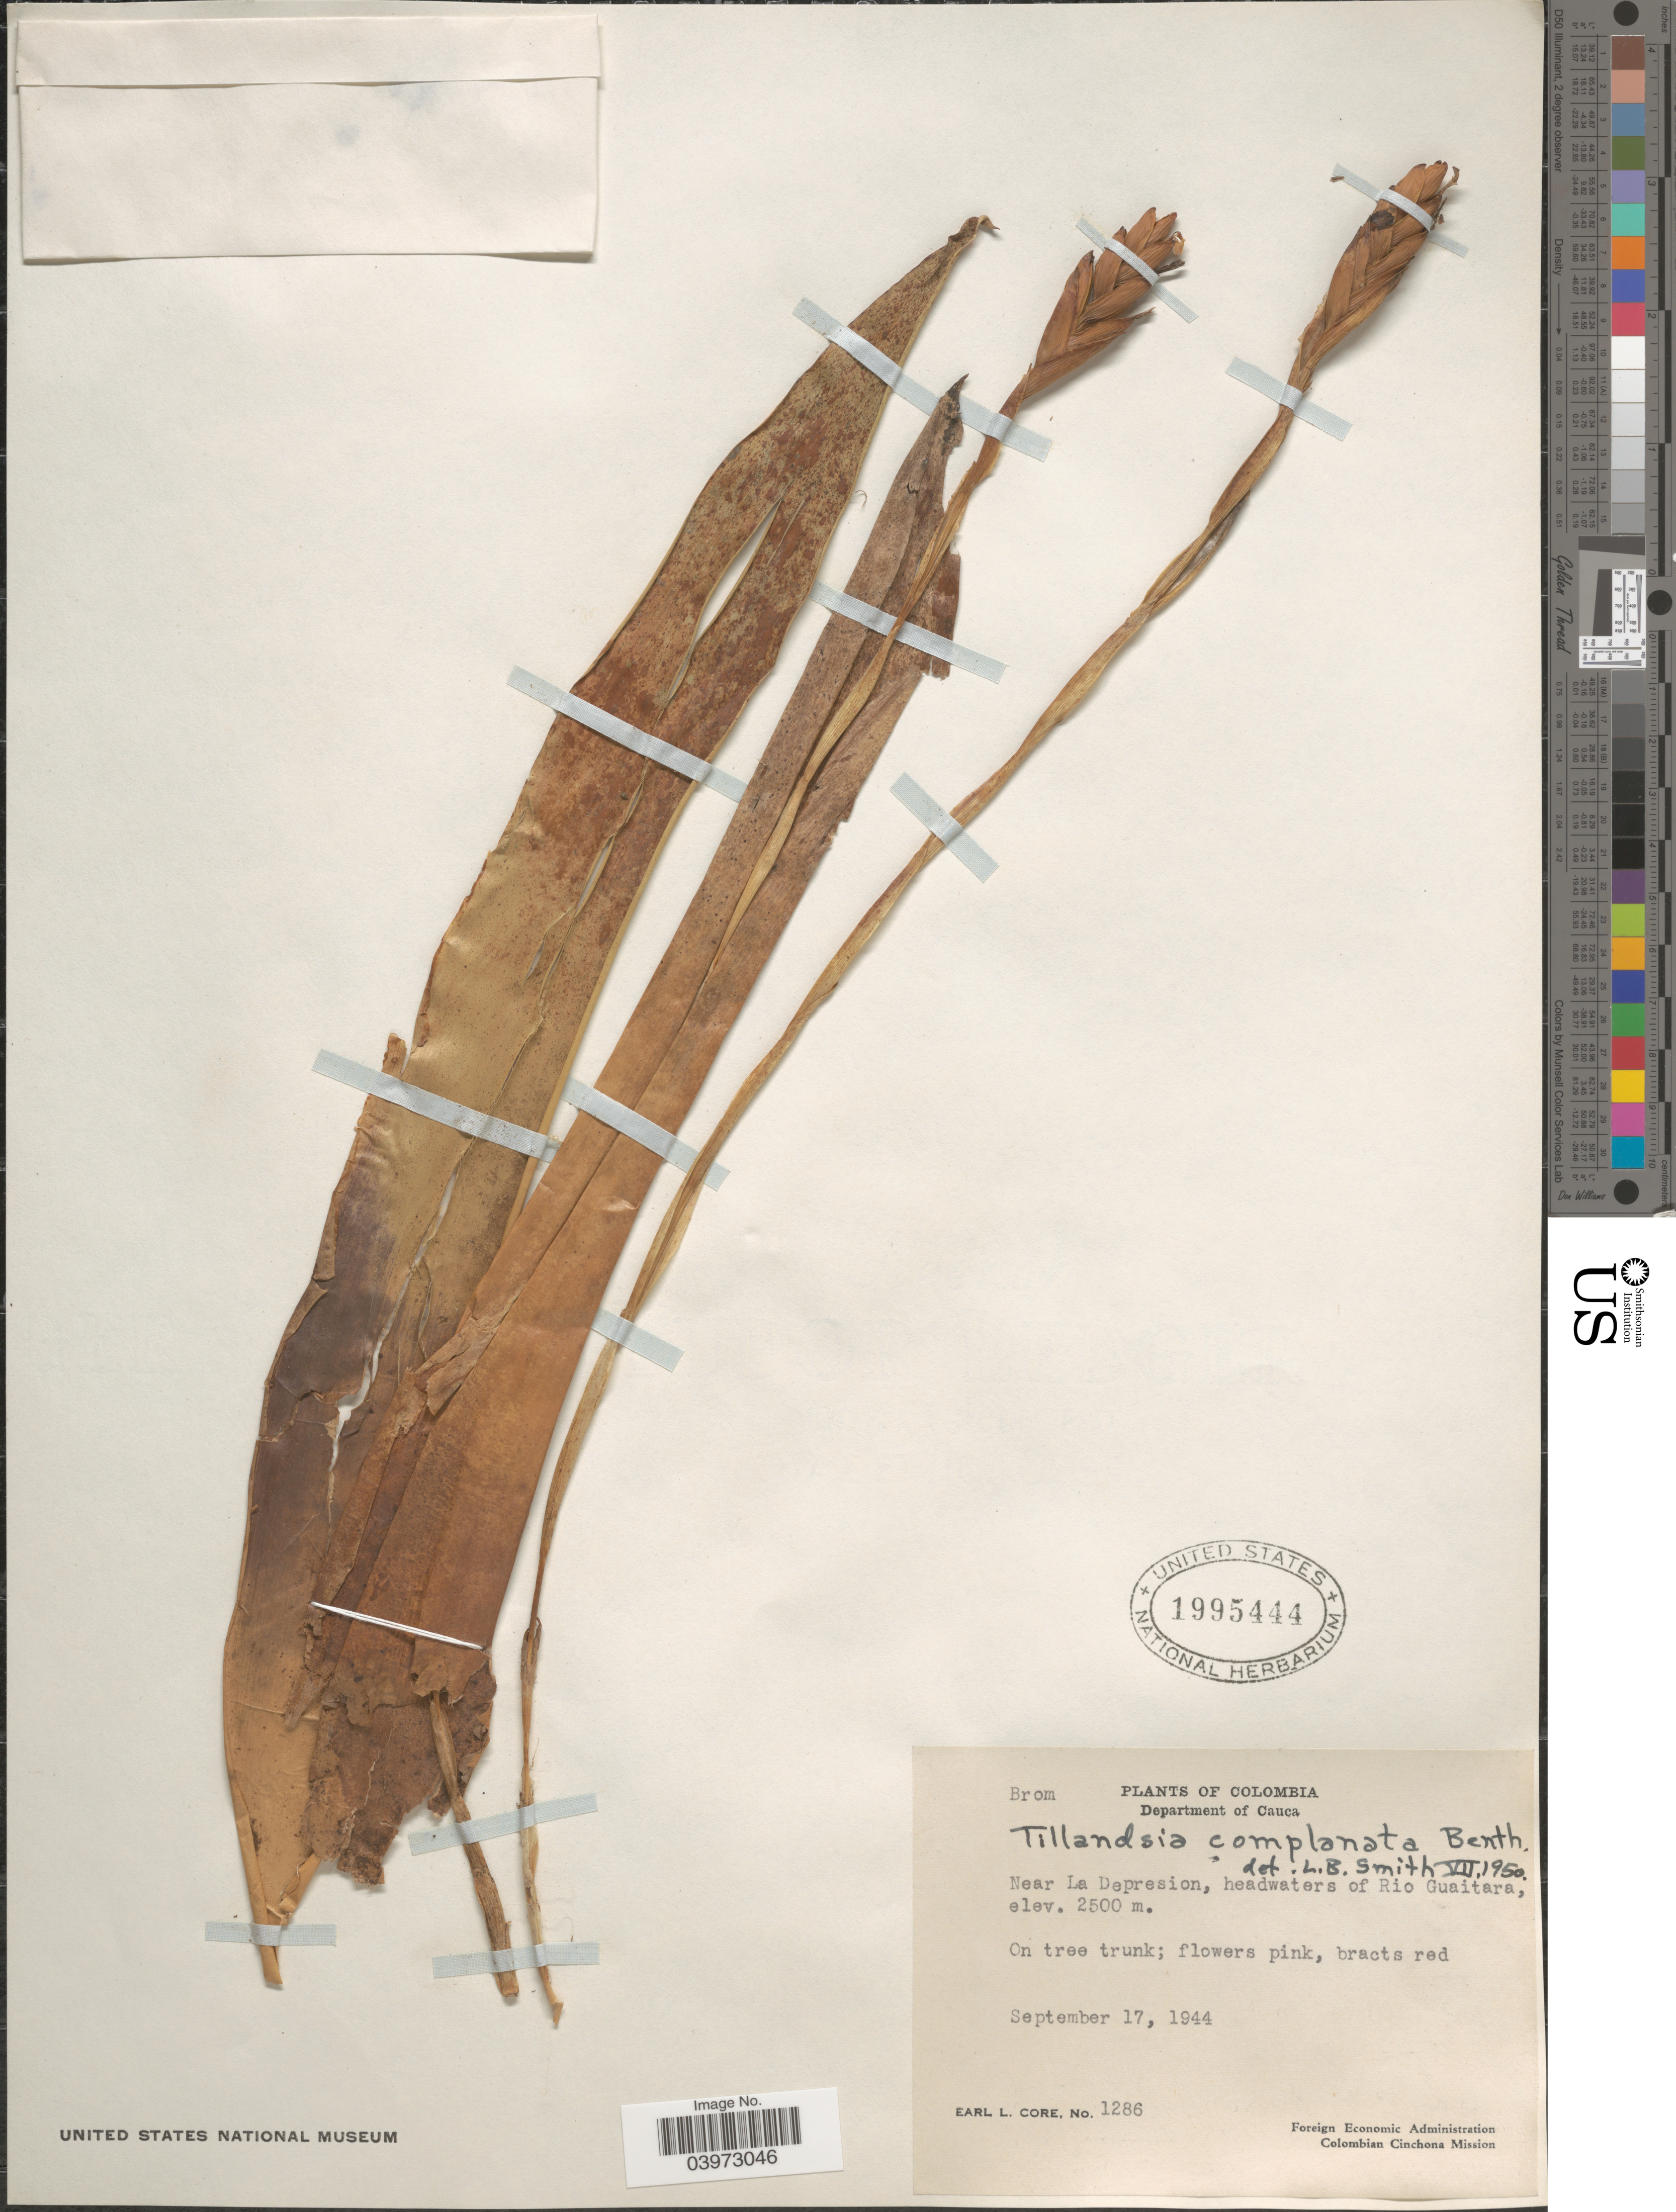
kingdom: Plantae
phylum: Tracheophyta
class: Liliopsida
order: Poales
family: Bromeliaceae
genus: Tillandsia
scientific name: Tillandsia complanata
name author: Benth.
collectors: E. L. Core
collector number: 1286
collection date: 1944-09-17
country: Colombia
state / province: Cauca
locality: Department of Cauca. Near La Depresion, headwaters of Rio Guaitara.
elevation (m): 2500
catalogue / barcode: US 1995444